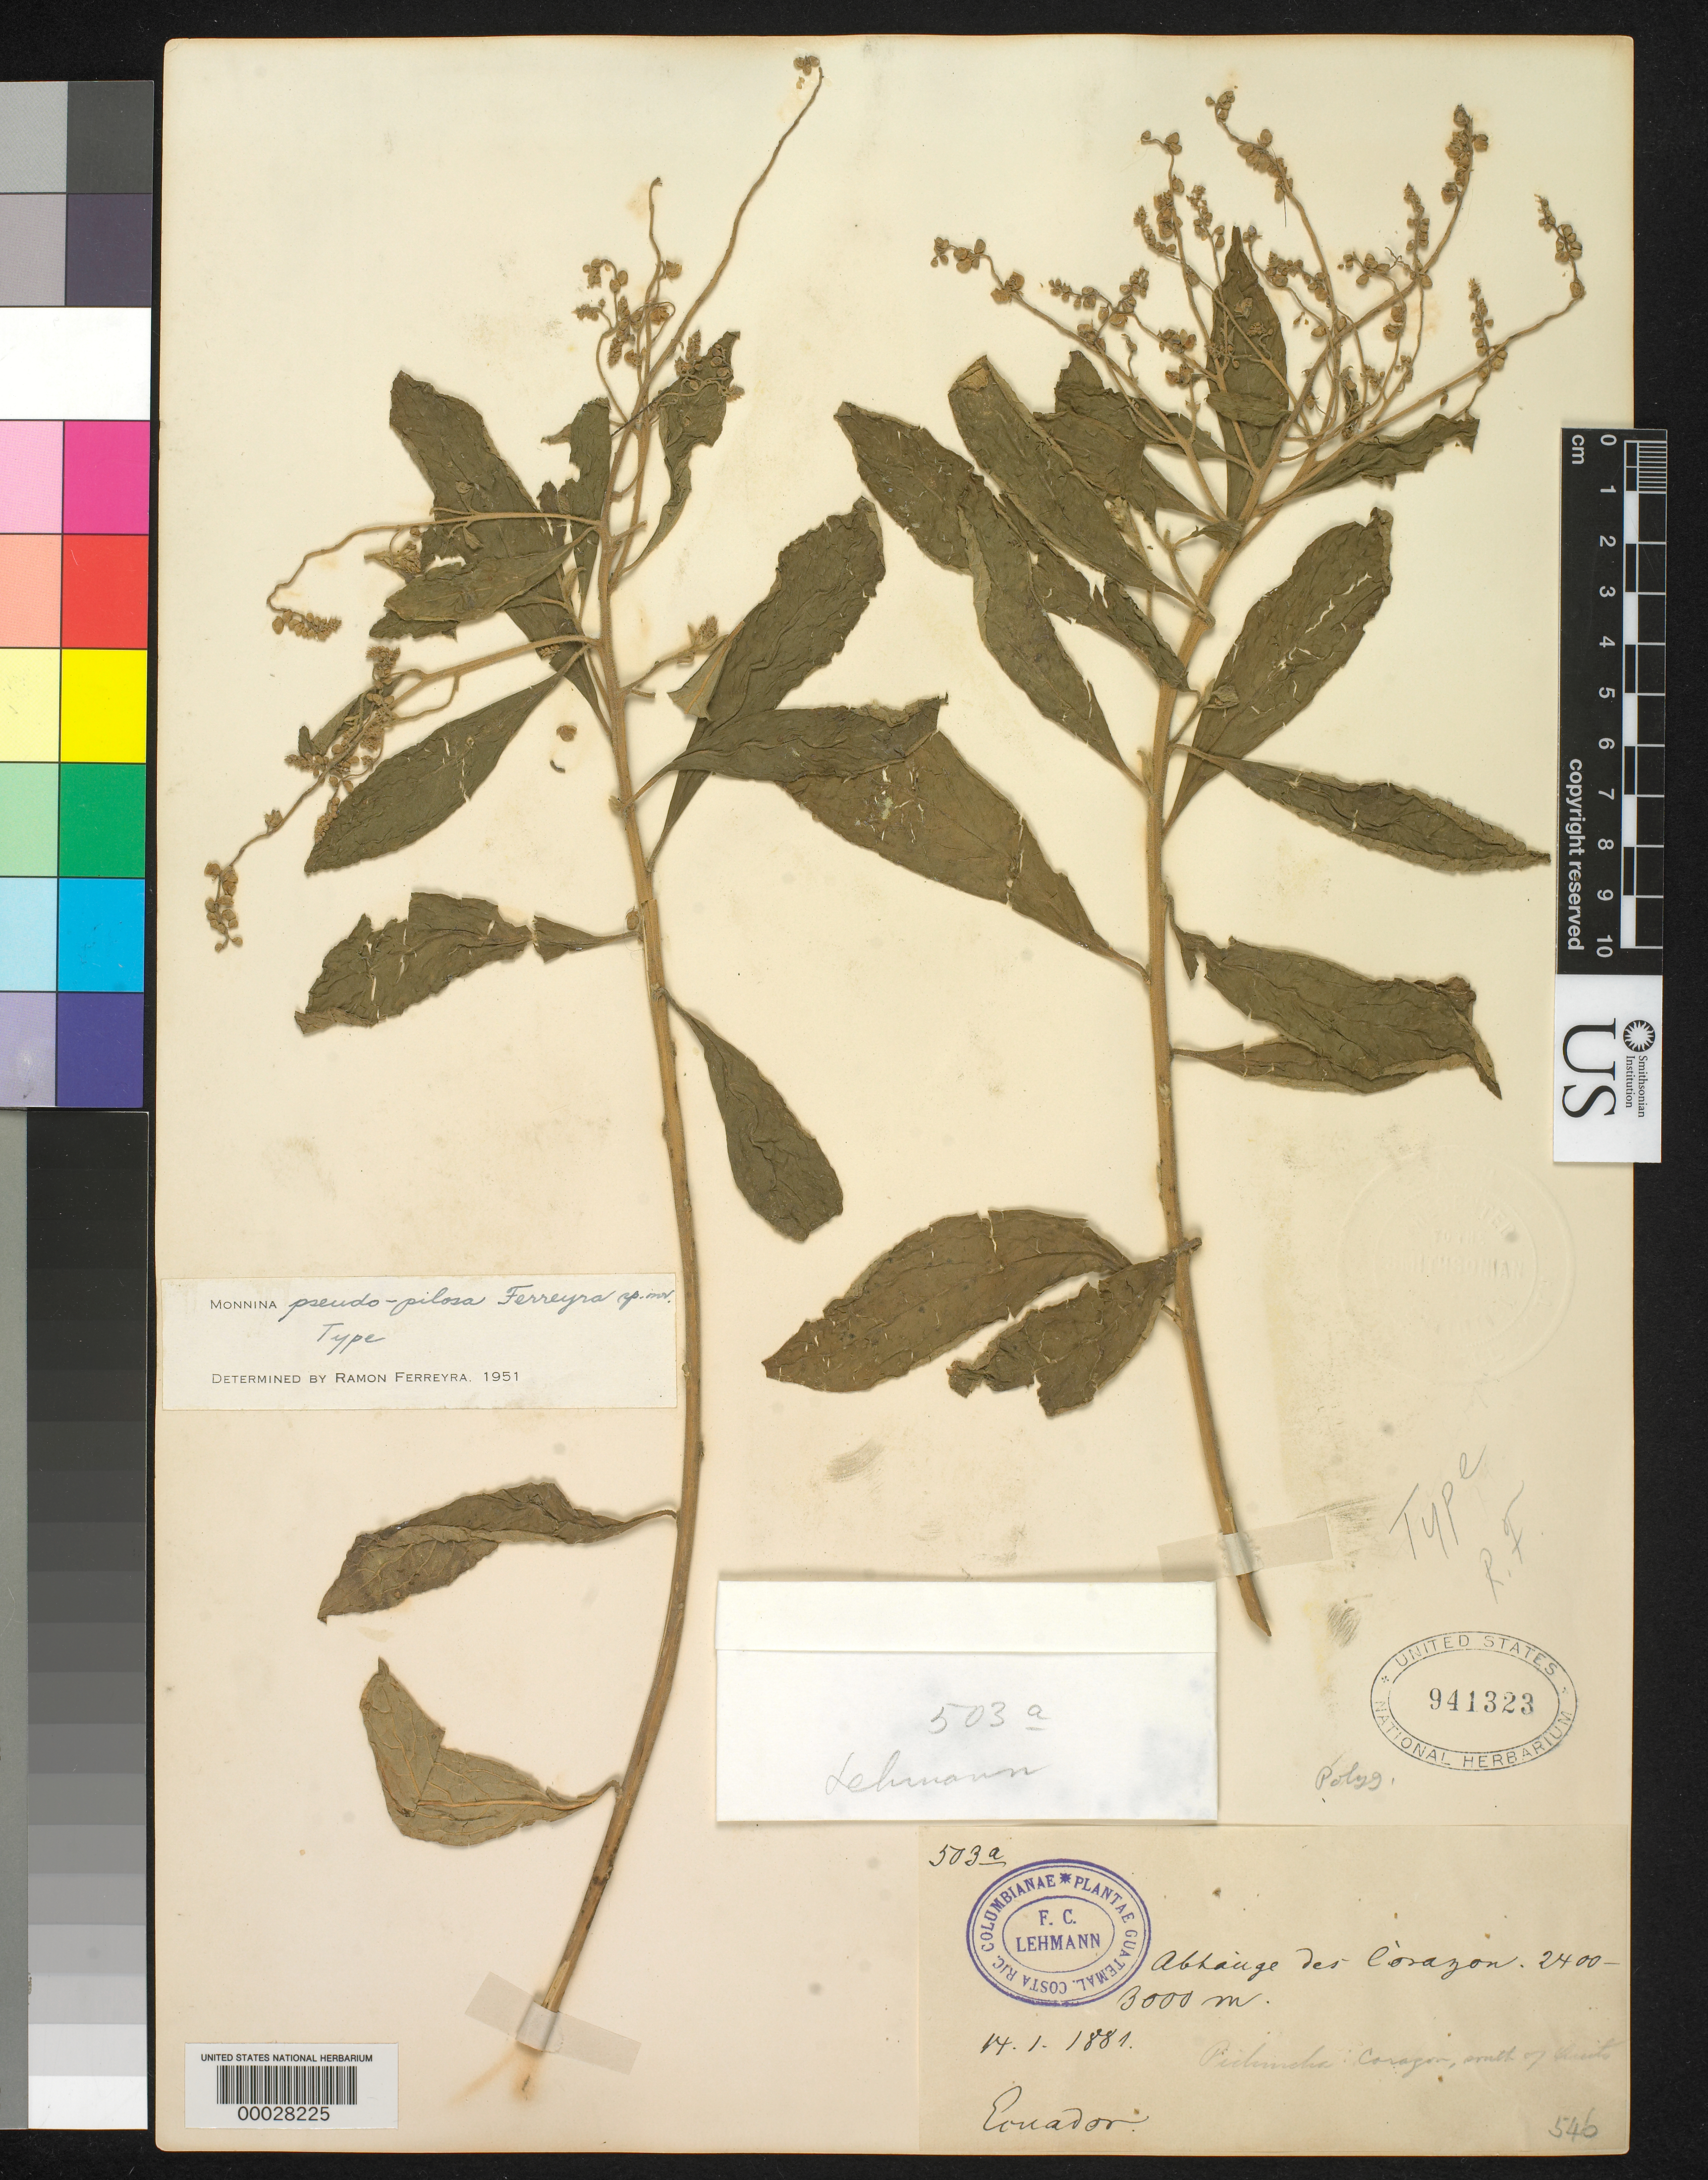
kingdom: Plantae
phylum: Tracheophyta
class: Magnoliopsida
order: Fabales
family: Polygalaceae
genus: Monnina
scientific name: Monnina pseudopilosa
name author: Ferreyra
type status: Holotype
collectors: F. C. Lehmann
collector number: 503a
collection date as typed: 14 Jan 1881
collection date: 1881-01-14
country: Ecuador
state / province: Pichincha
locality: Slopes of Mount Corazon.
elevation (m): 3000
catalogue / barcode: US 941323